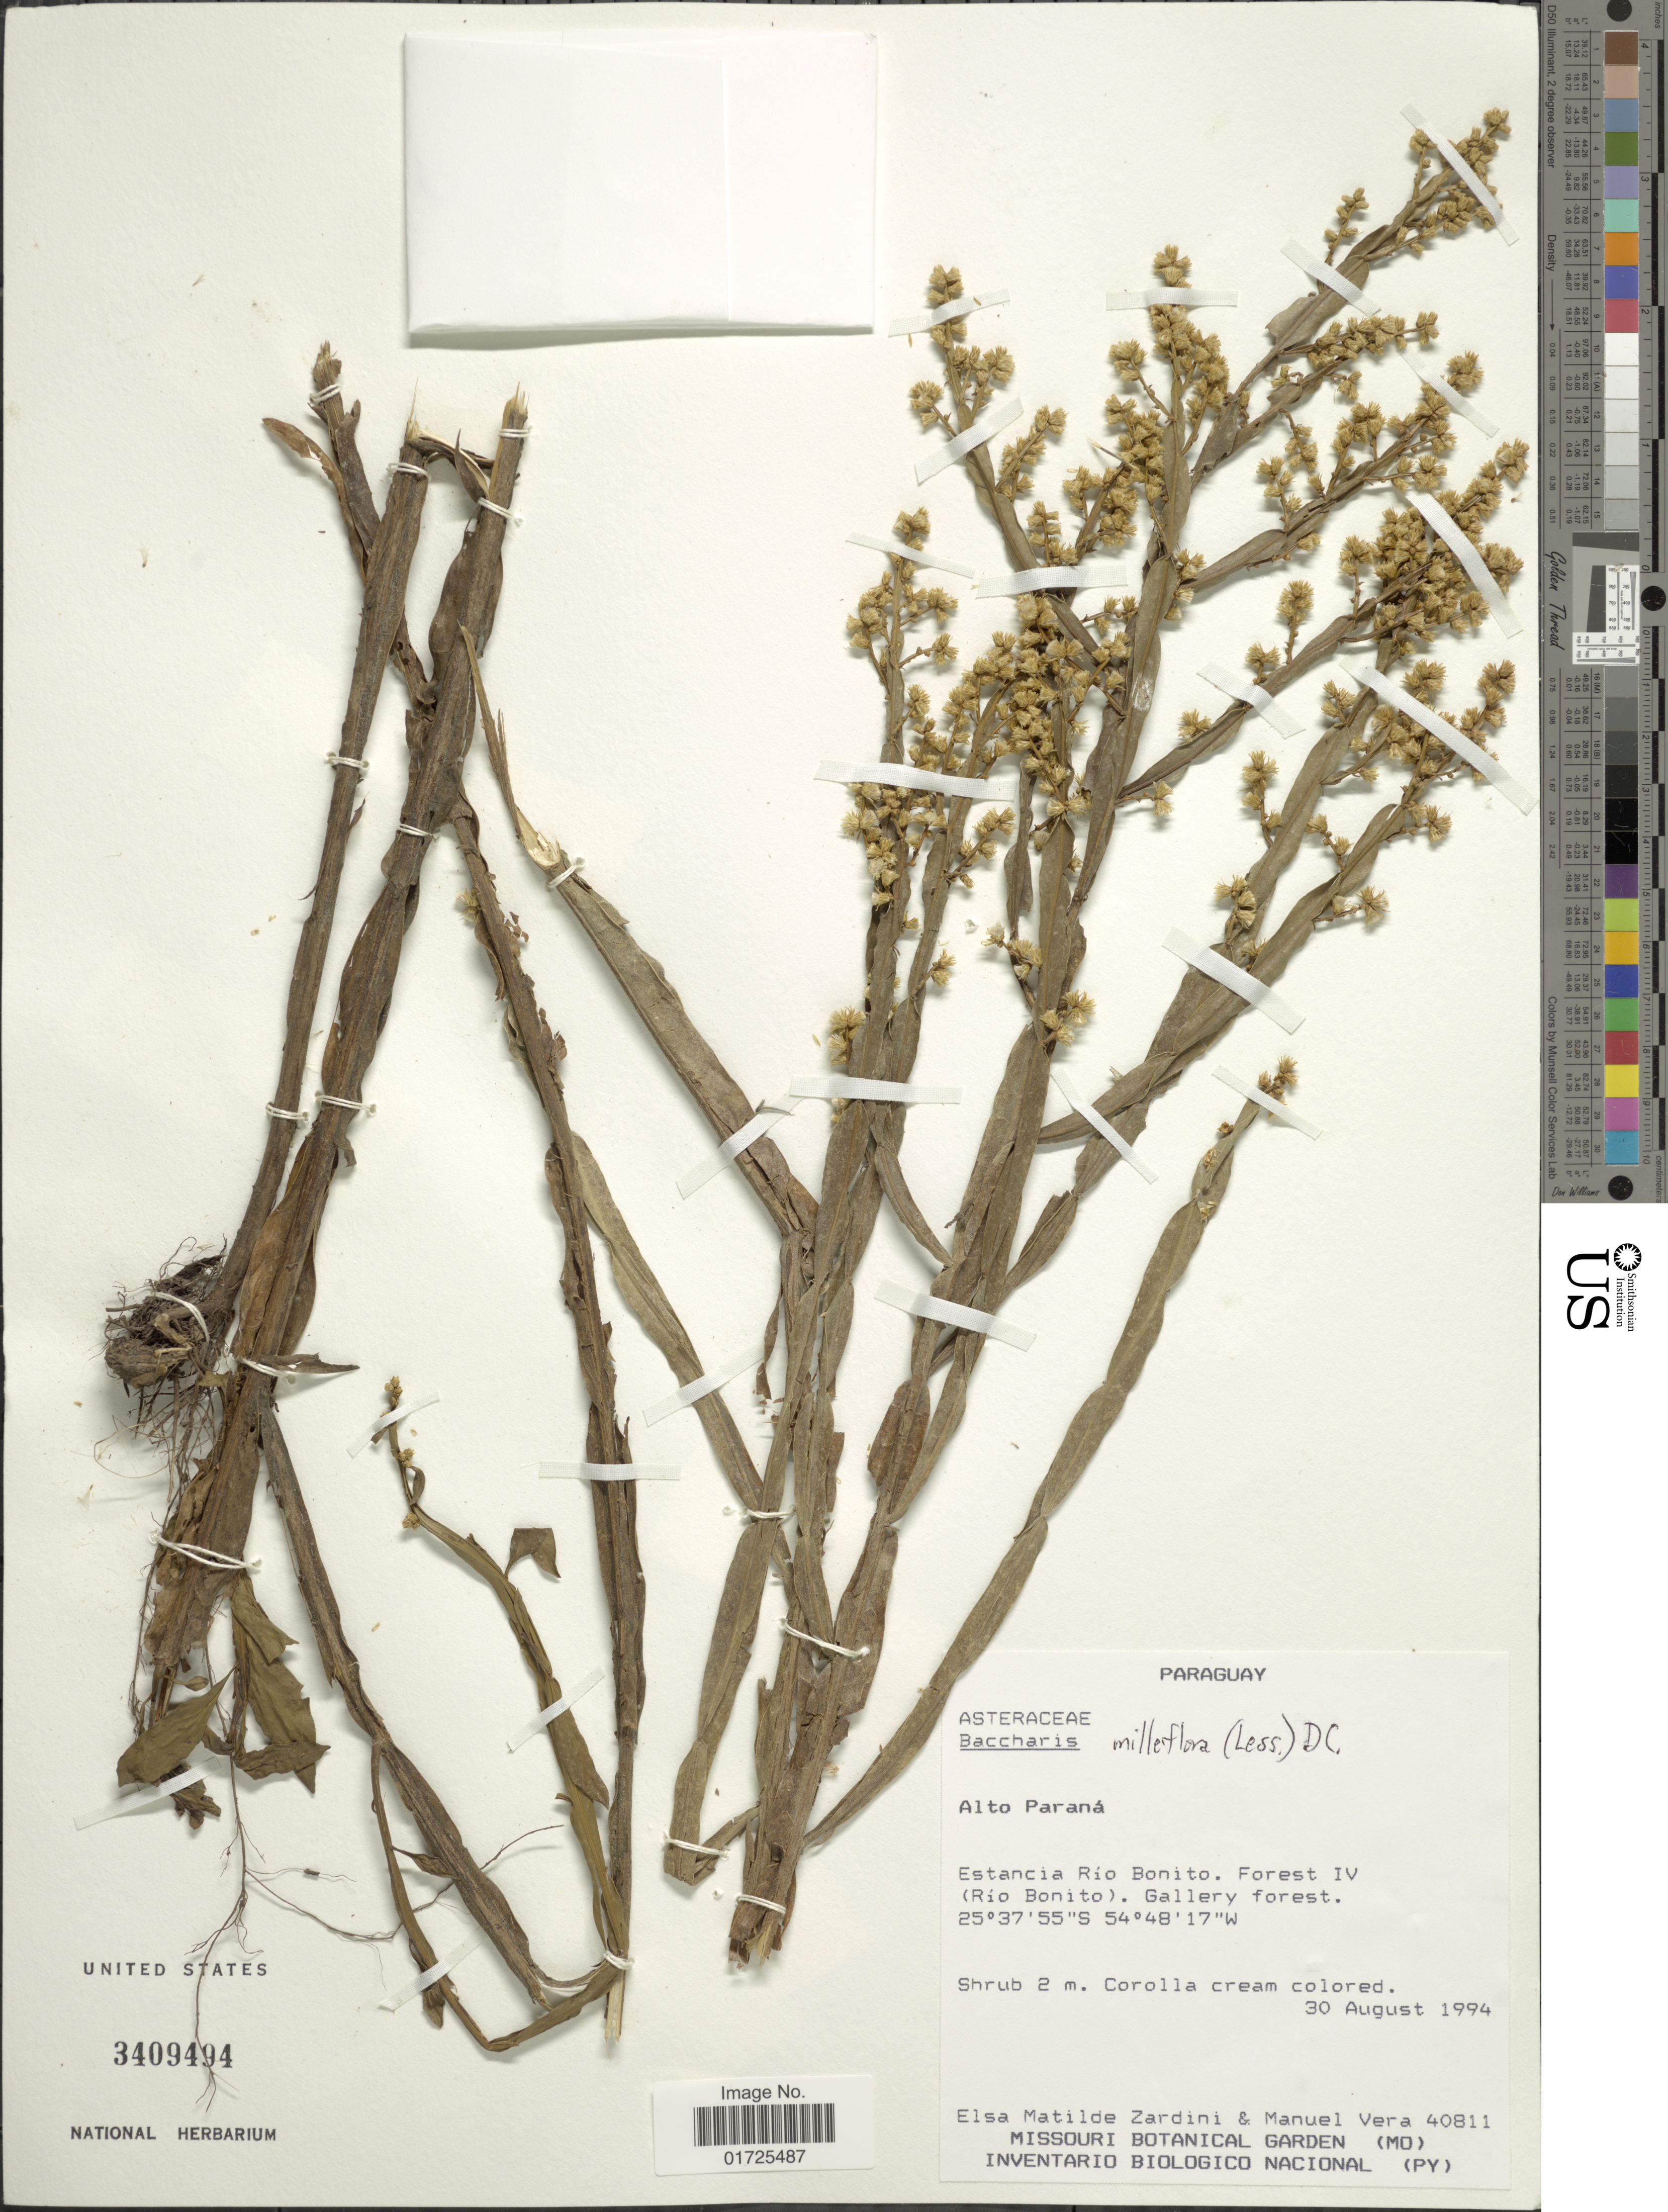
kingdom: Plantae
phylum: Tracheophyta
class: Magnoliopsida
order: Asterales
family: Asteraceae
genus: Baccharis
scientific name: Baccharis milleflora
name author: (Less.) DC.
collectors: E. M. Zardini & M. Vera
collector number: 40811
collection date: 1994-08-30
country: Paraguay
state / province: Alto Parana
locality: Alto Paraná. Estancia Rio Bonito. Forest IV (Rio Bonito)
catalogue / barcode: US 3409494